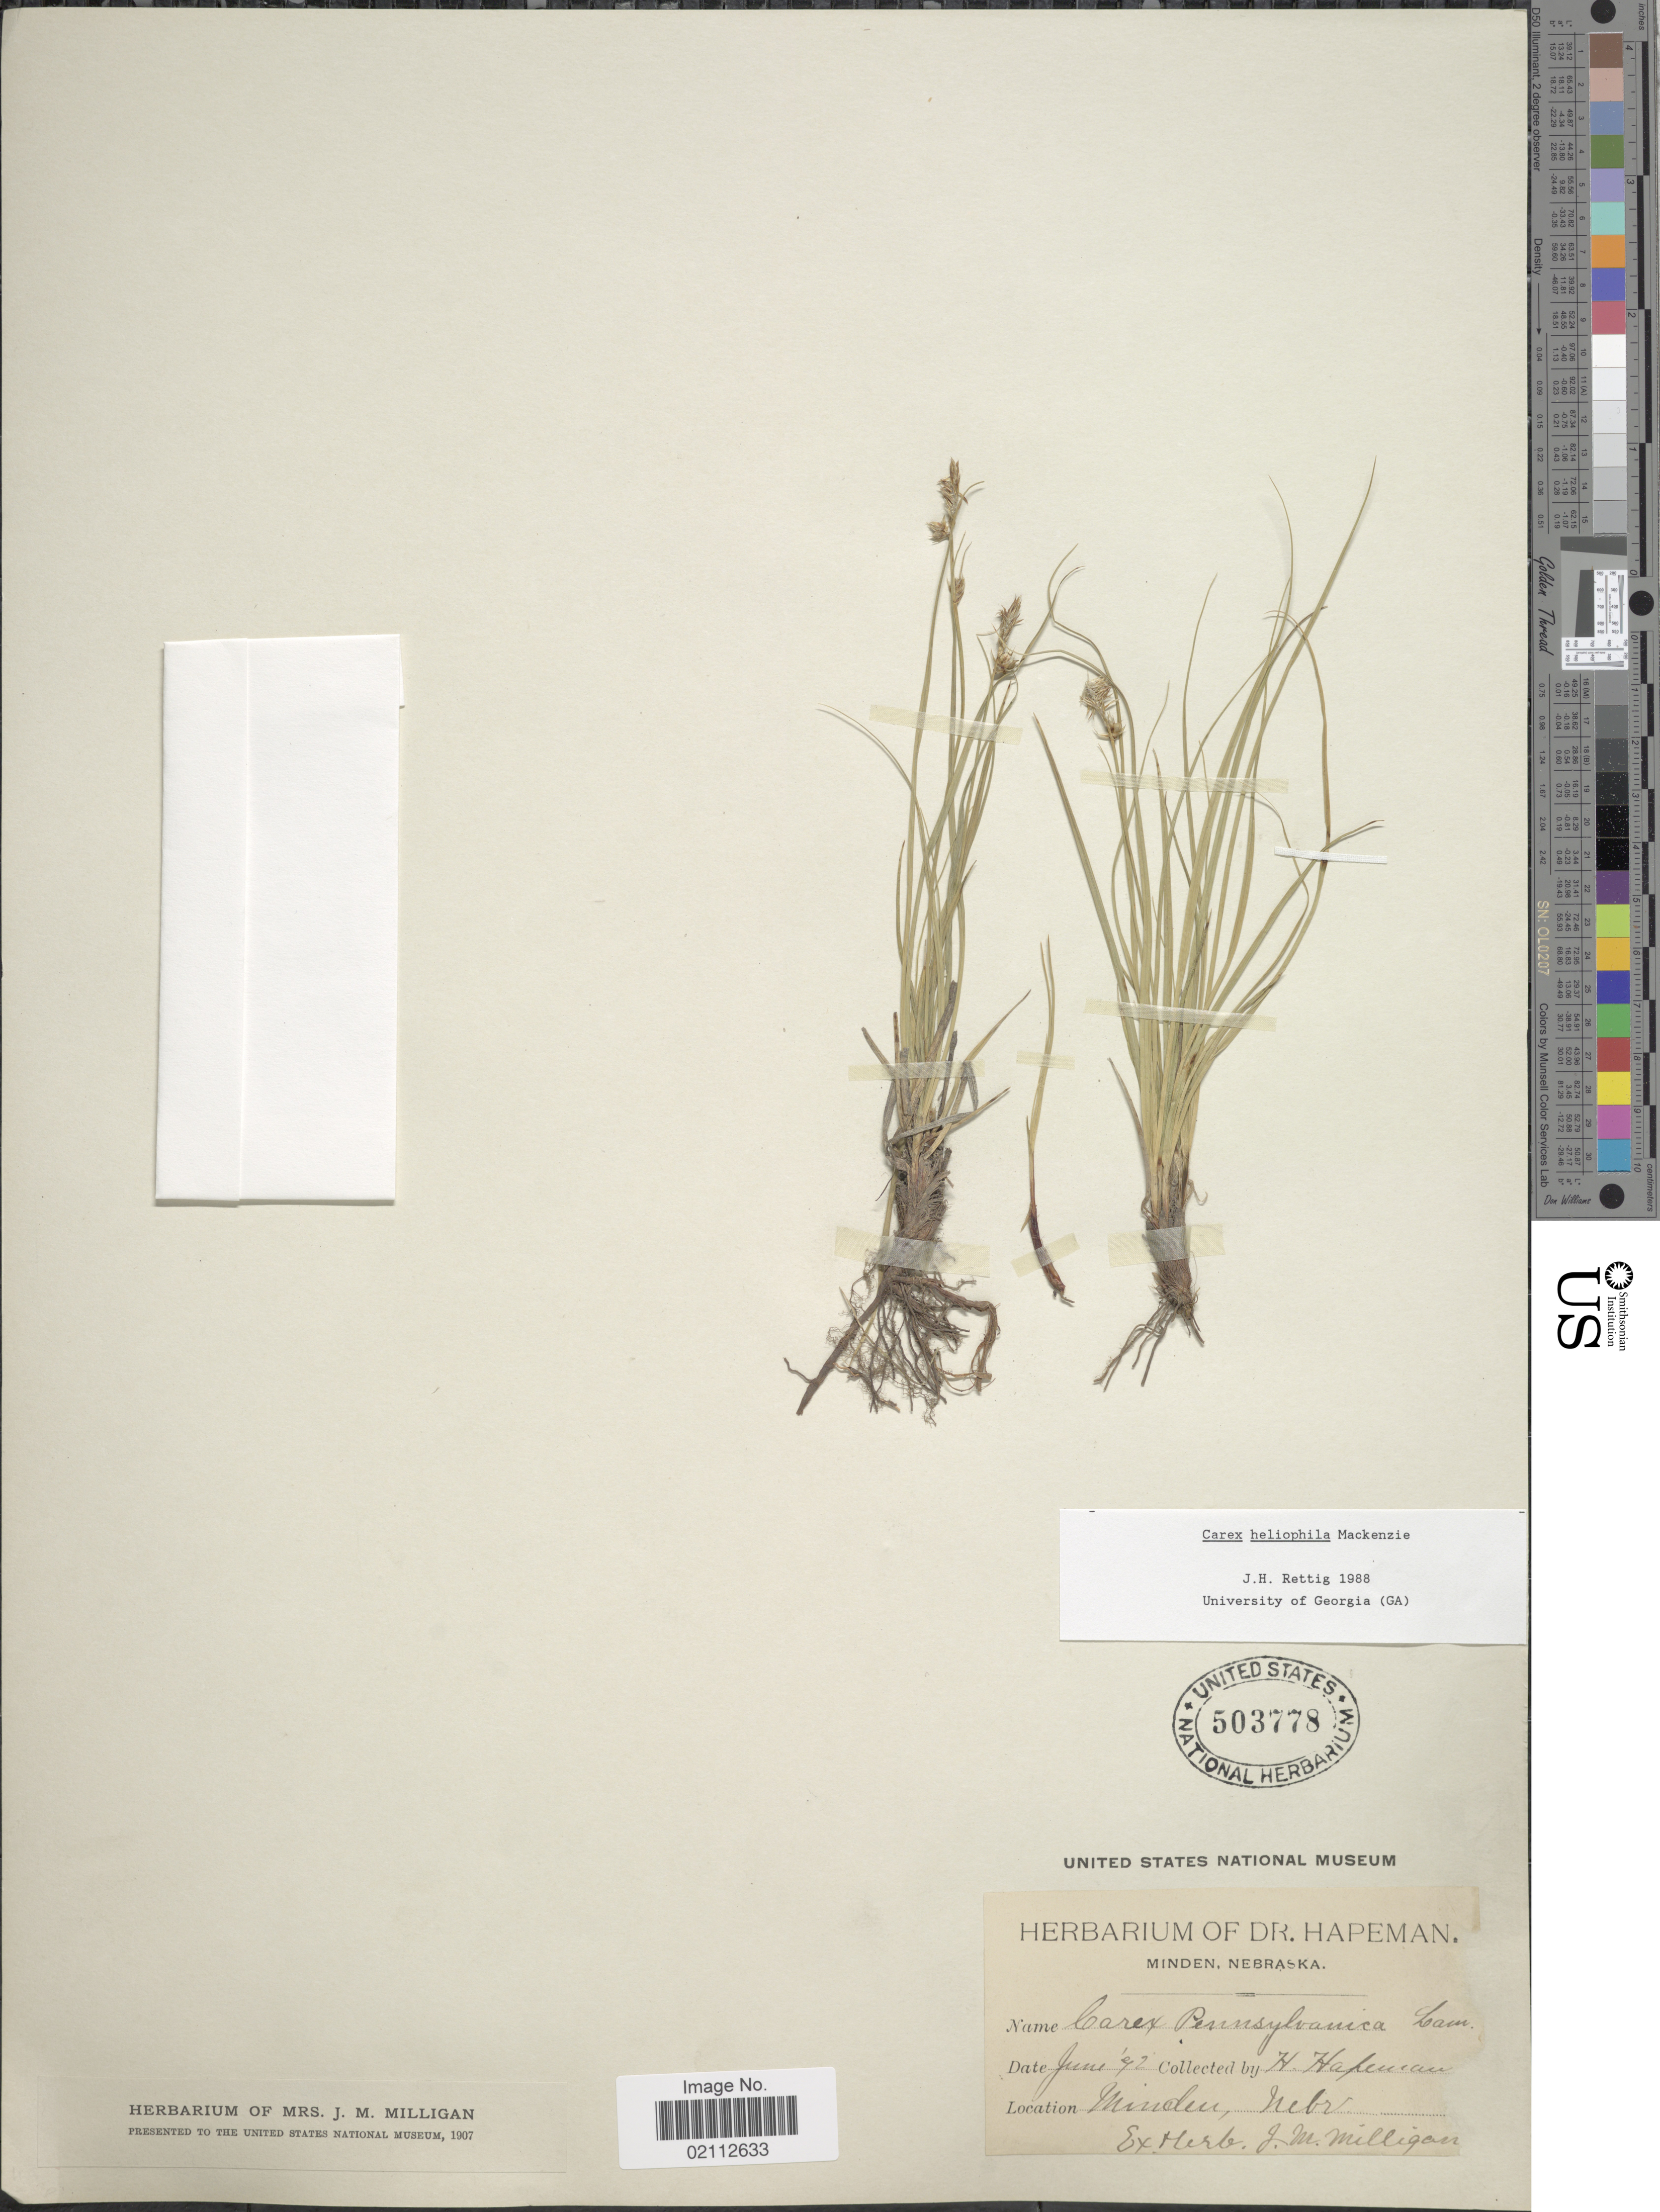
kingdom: Plantae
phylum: Tracheophyta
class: Liliopsida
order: Poales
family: Cyperaceae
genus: Carex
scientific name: Carex heliophila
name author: Mack.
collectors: H. Hapeman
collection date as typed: Transcribed d/m/y: /6/92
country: United States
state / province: Nebraska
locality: Minden.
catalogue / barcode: US 503778